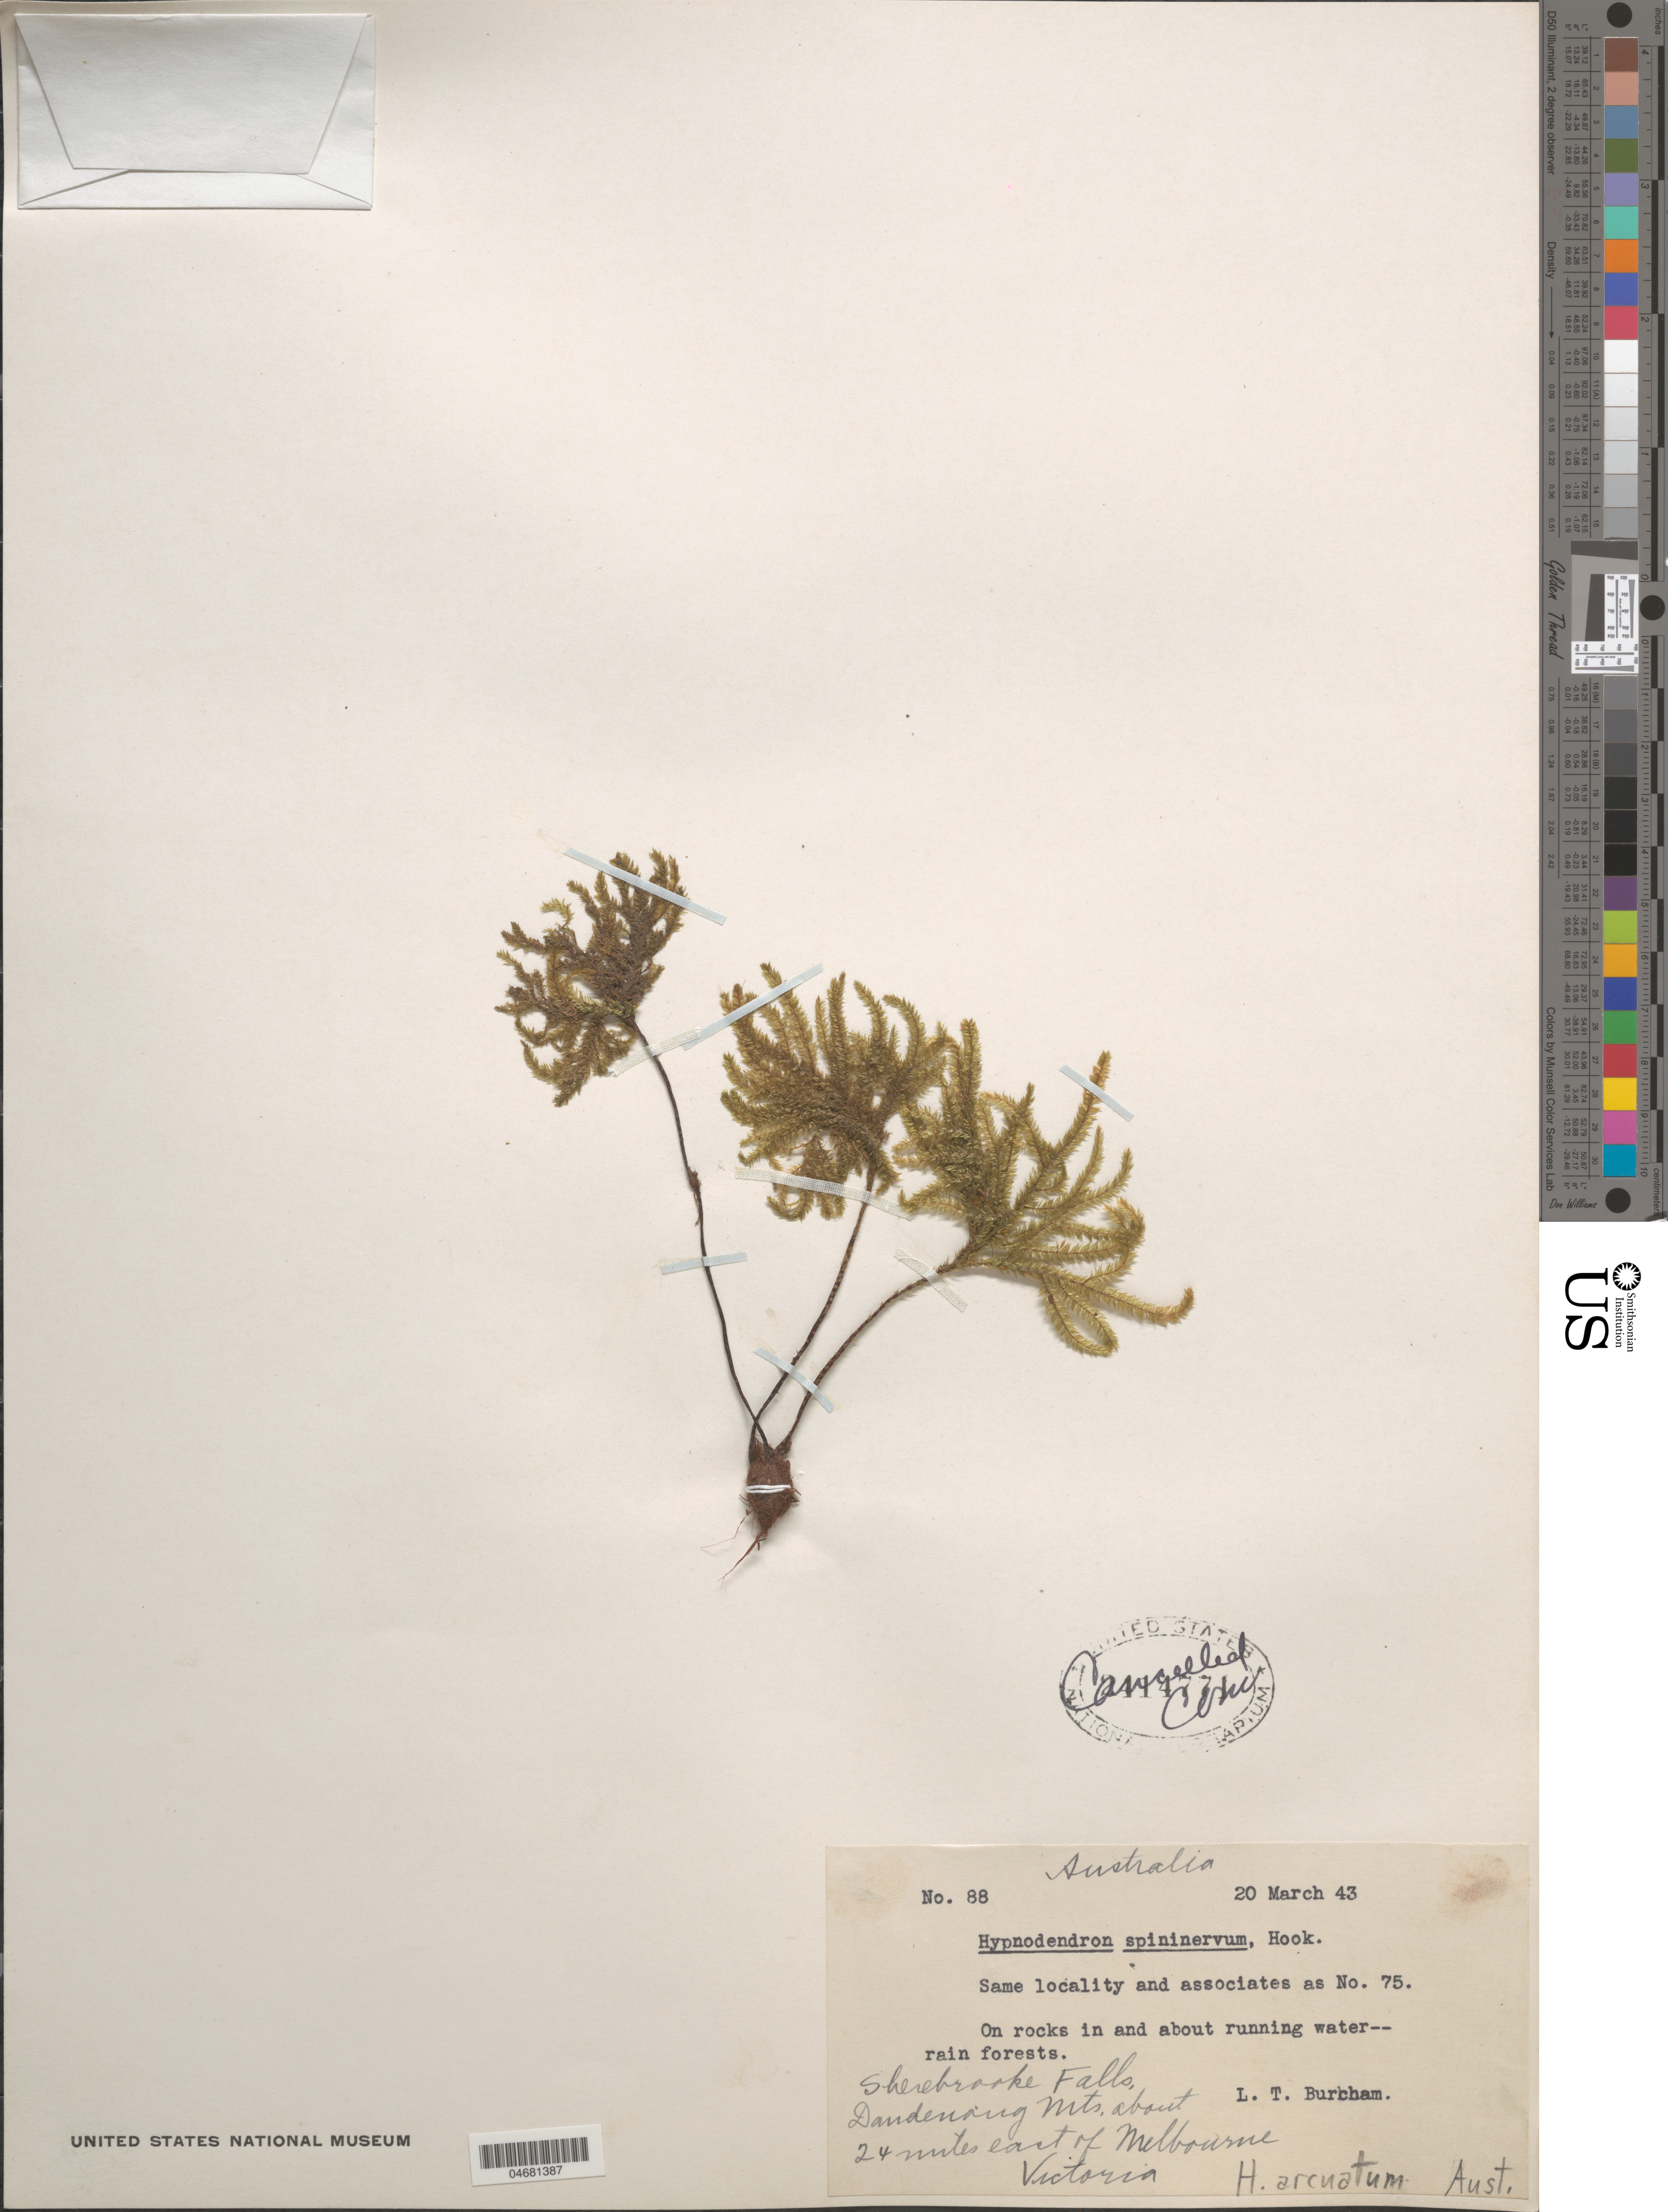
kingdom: Plantae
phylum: Bryophyta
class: Bryopsida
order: Hypnodendrales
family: Spiridentaceae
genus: Hypnodendron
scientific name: Hypnodendron spininervium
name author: (Hook.) A. Jaeger & Sauerb.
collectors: L. Burcham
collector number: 88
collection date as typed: Transcribed d/m/y: 20/3/43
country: Australia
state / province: Victoria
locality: Sherbrooke Falls, Dandenong Mts. about 24 miles east of Melbourne. Victoria.